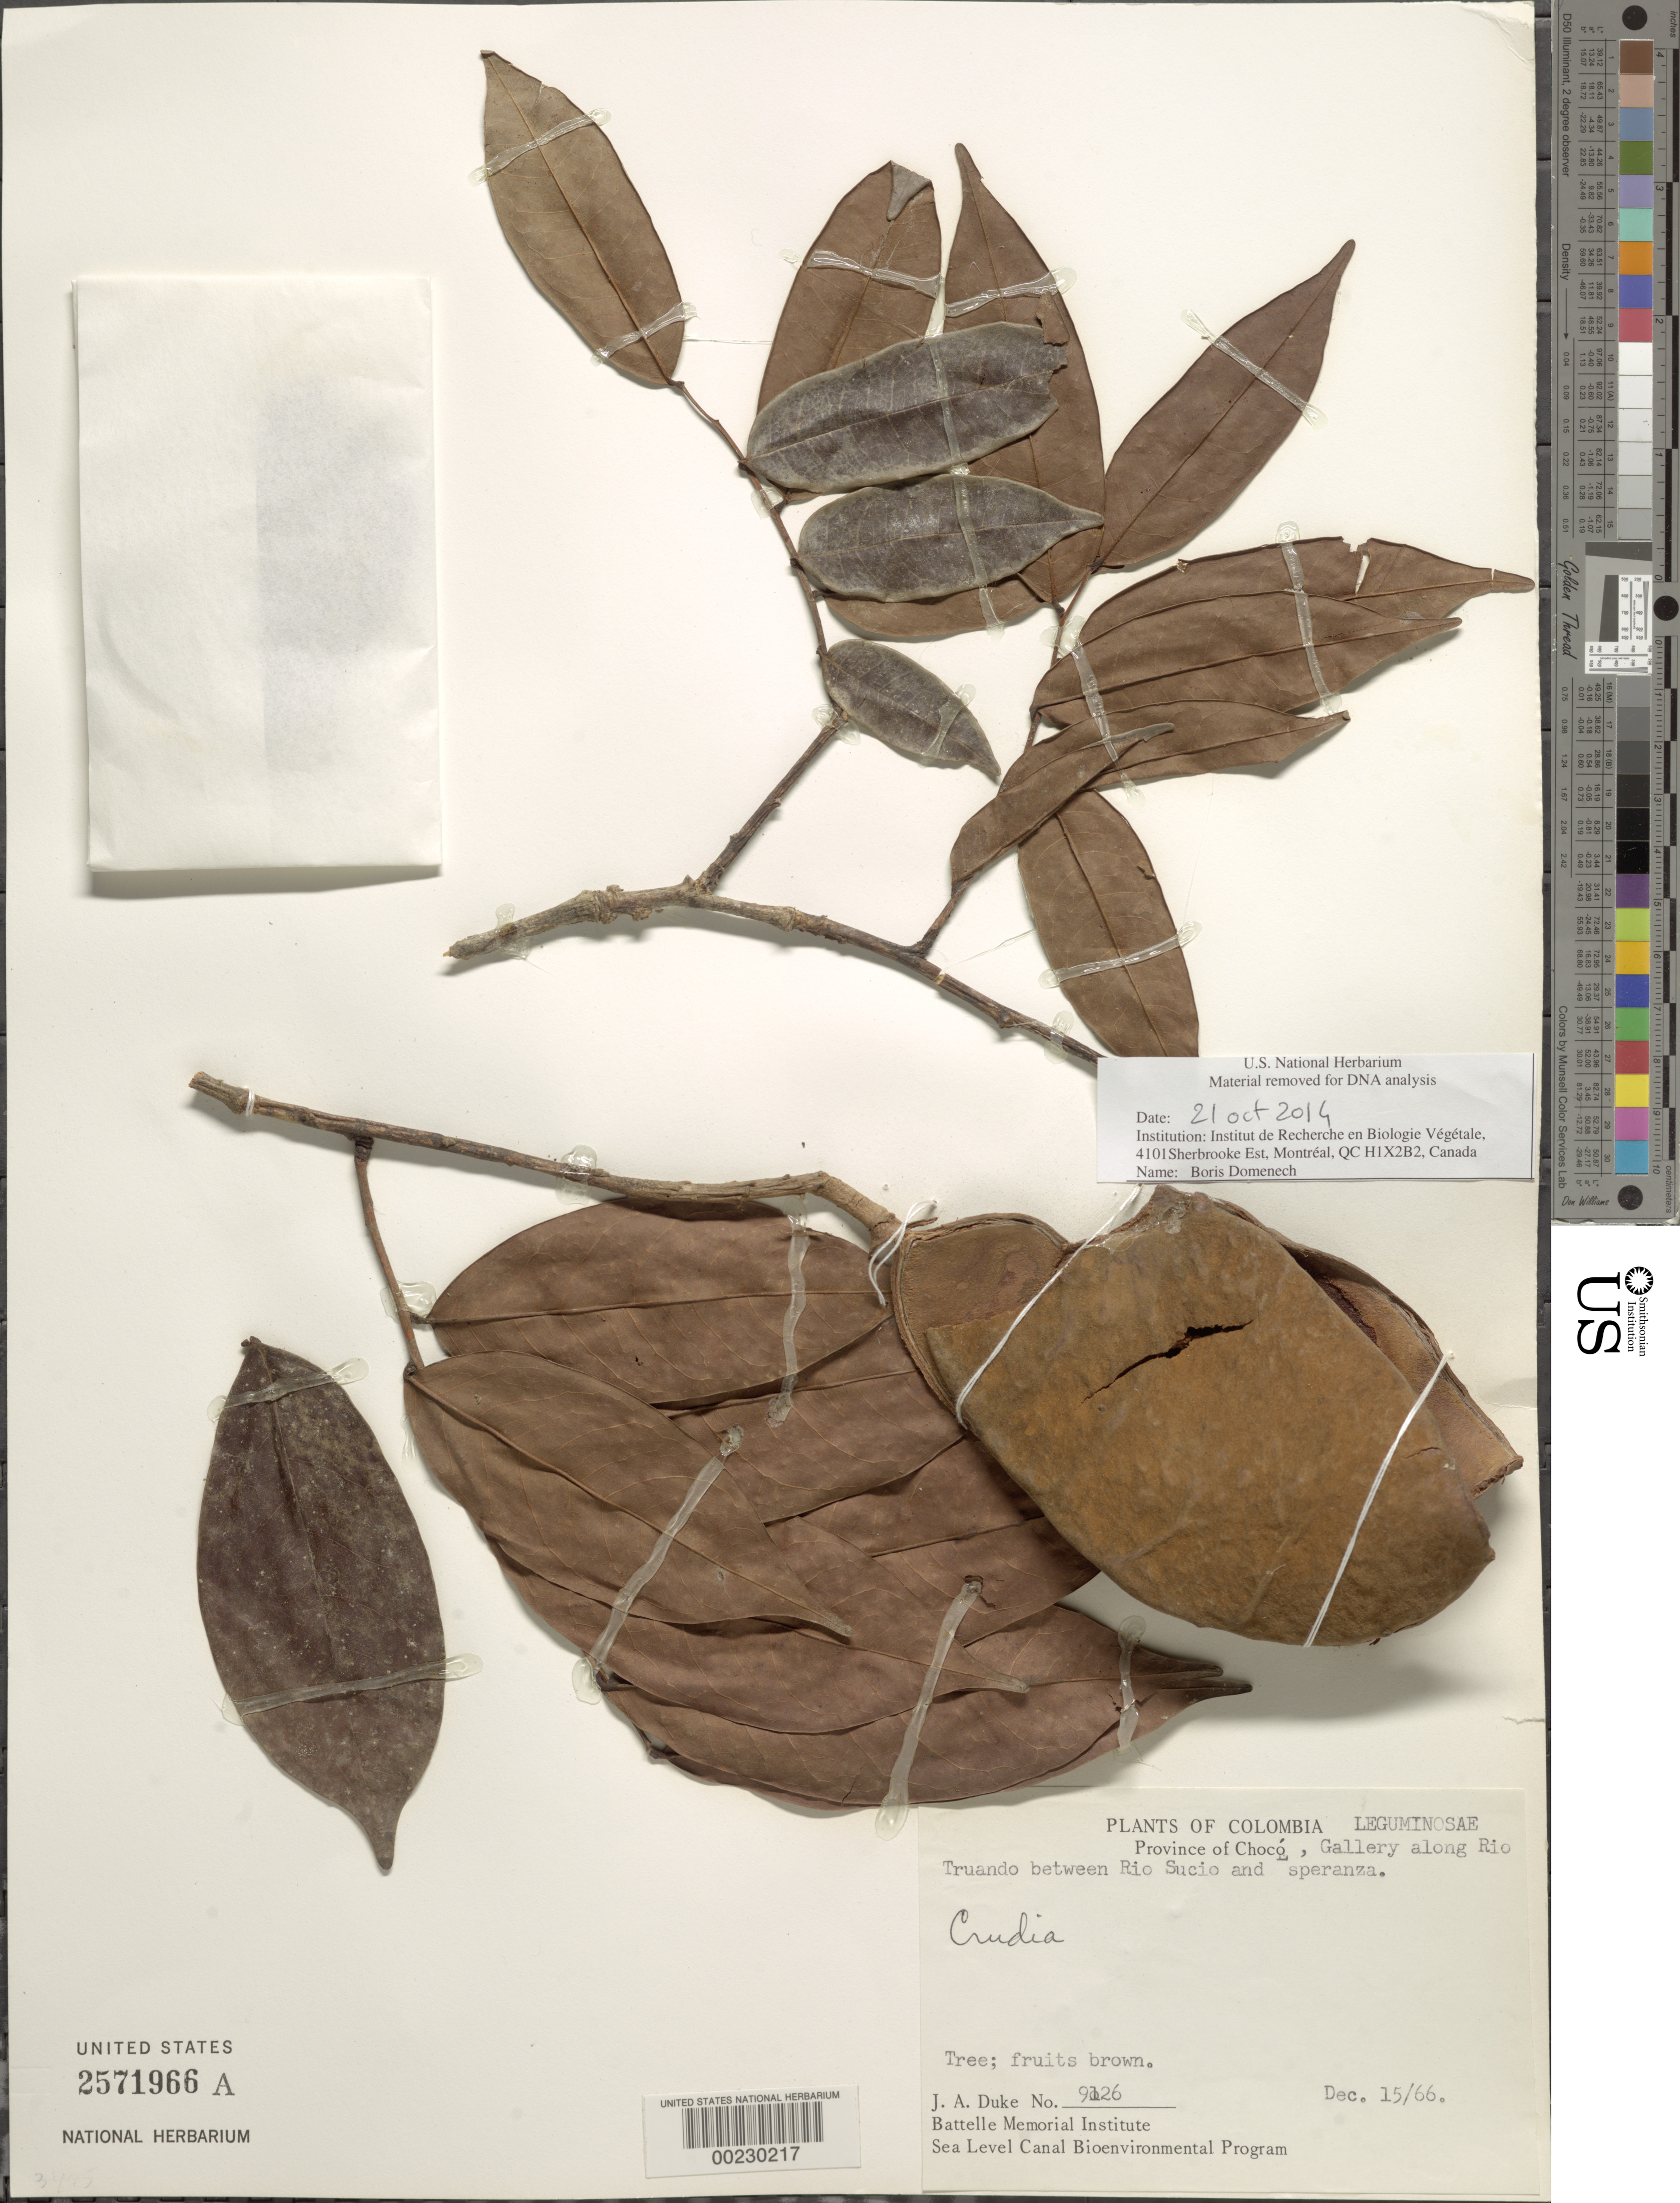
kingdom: Plantae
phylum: Tracheophyta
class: Magnoliopsida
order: Fabales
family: Fabaceae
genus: Crudia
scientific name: Crudia sp.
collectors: J. A. Duke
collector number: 9126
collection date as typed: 15 Dec 1966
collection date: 1966-12-15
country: Colombia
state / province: Chocó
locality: Along Rio Truando between Rio Sucio and Esperanza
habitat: Gallery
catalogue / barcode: US 2571966A